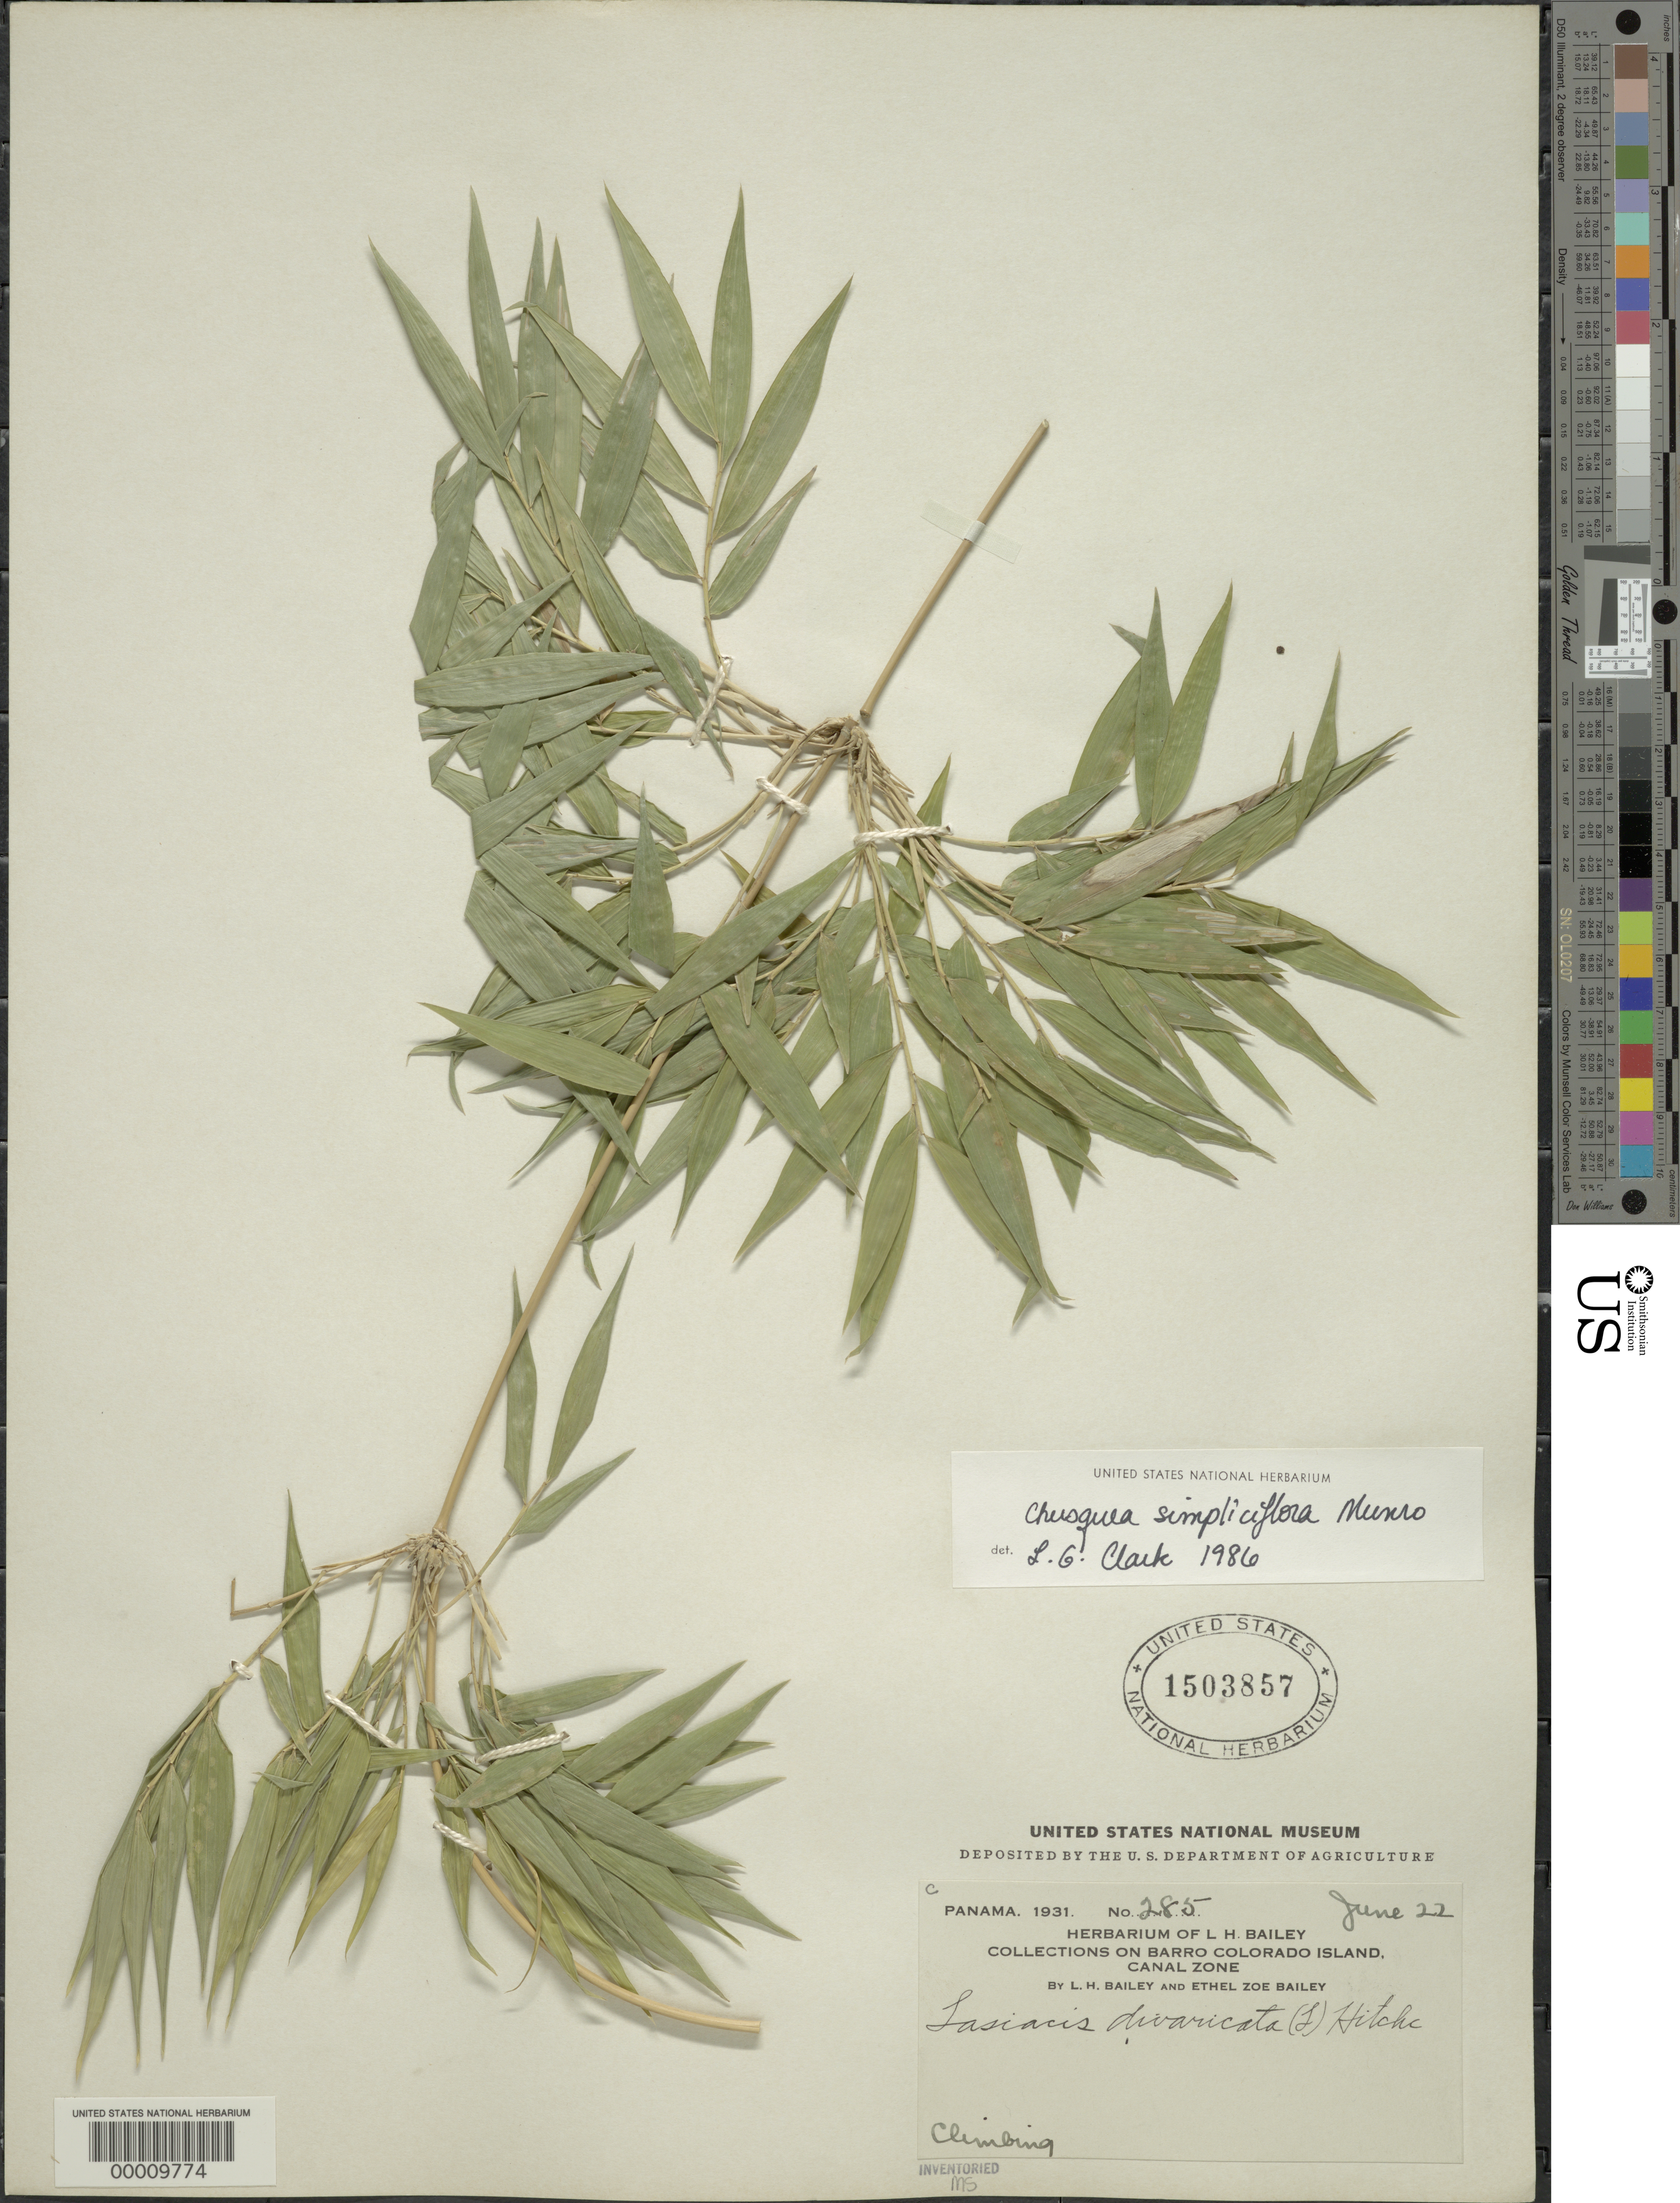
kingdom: Plantae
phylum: Tracheophyta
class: Liliopsida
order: Poales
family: Poaceae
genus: Chusquea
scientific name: Chusquea simpliciflora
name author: Munro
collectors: L. H. Bailey & E. Z. Bailey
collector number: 285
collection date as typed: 22 Jun 1931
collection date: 1931-06-22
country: Panama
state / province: Panamá Oeste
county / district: Canal Zone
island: Barro Colorado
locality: Barro Colorado I.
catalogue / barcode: US 1503857